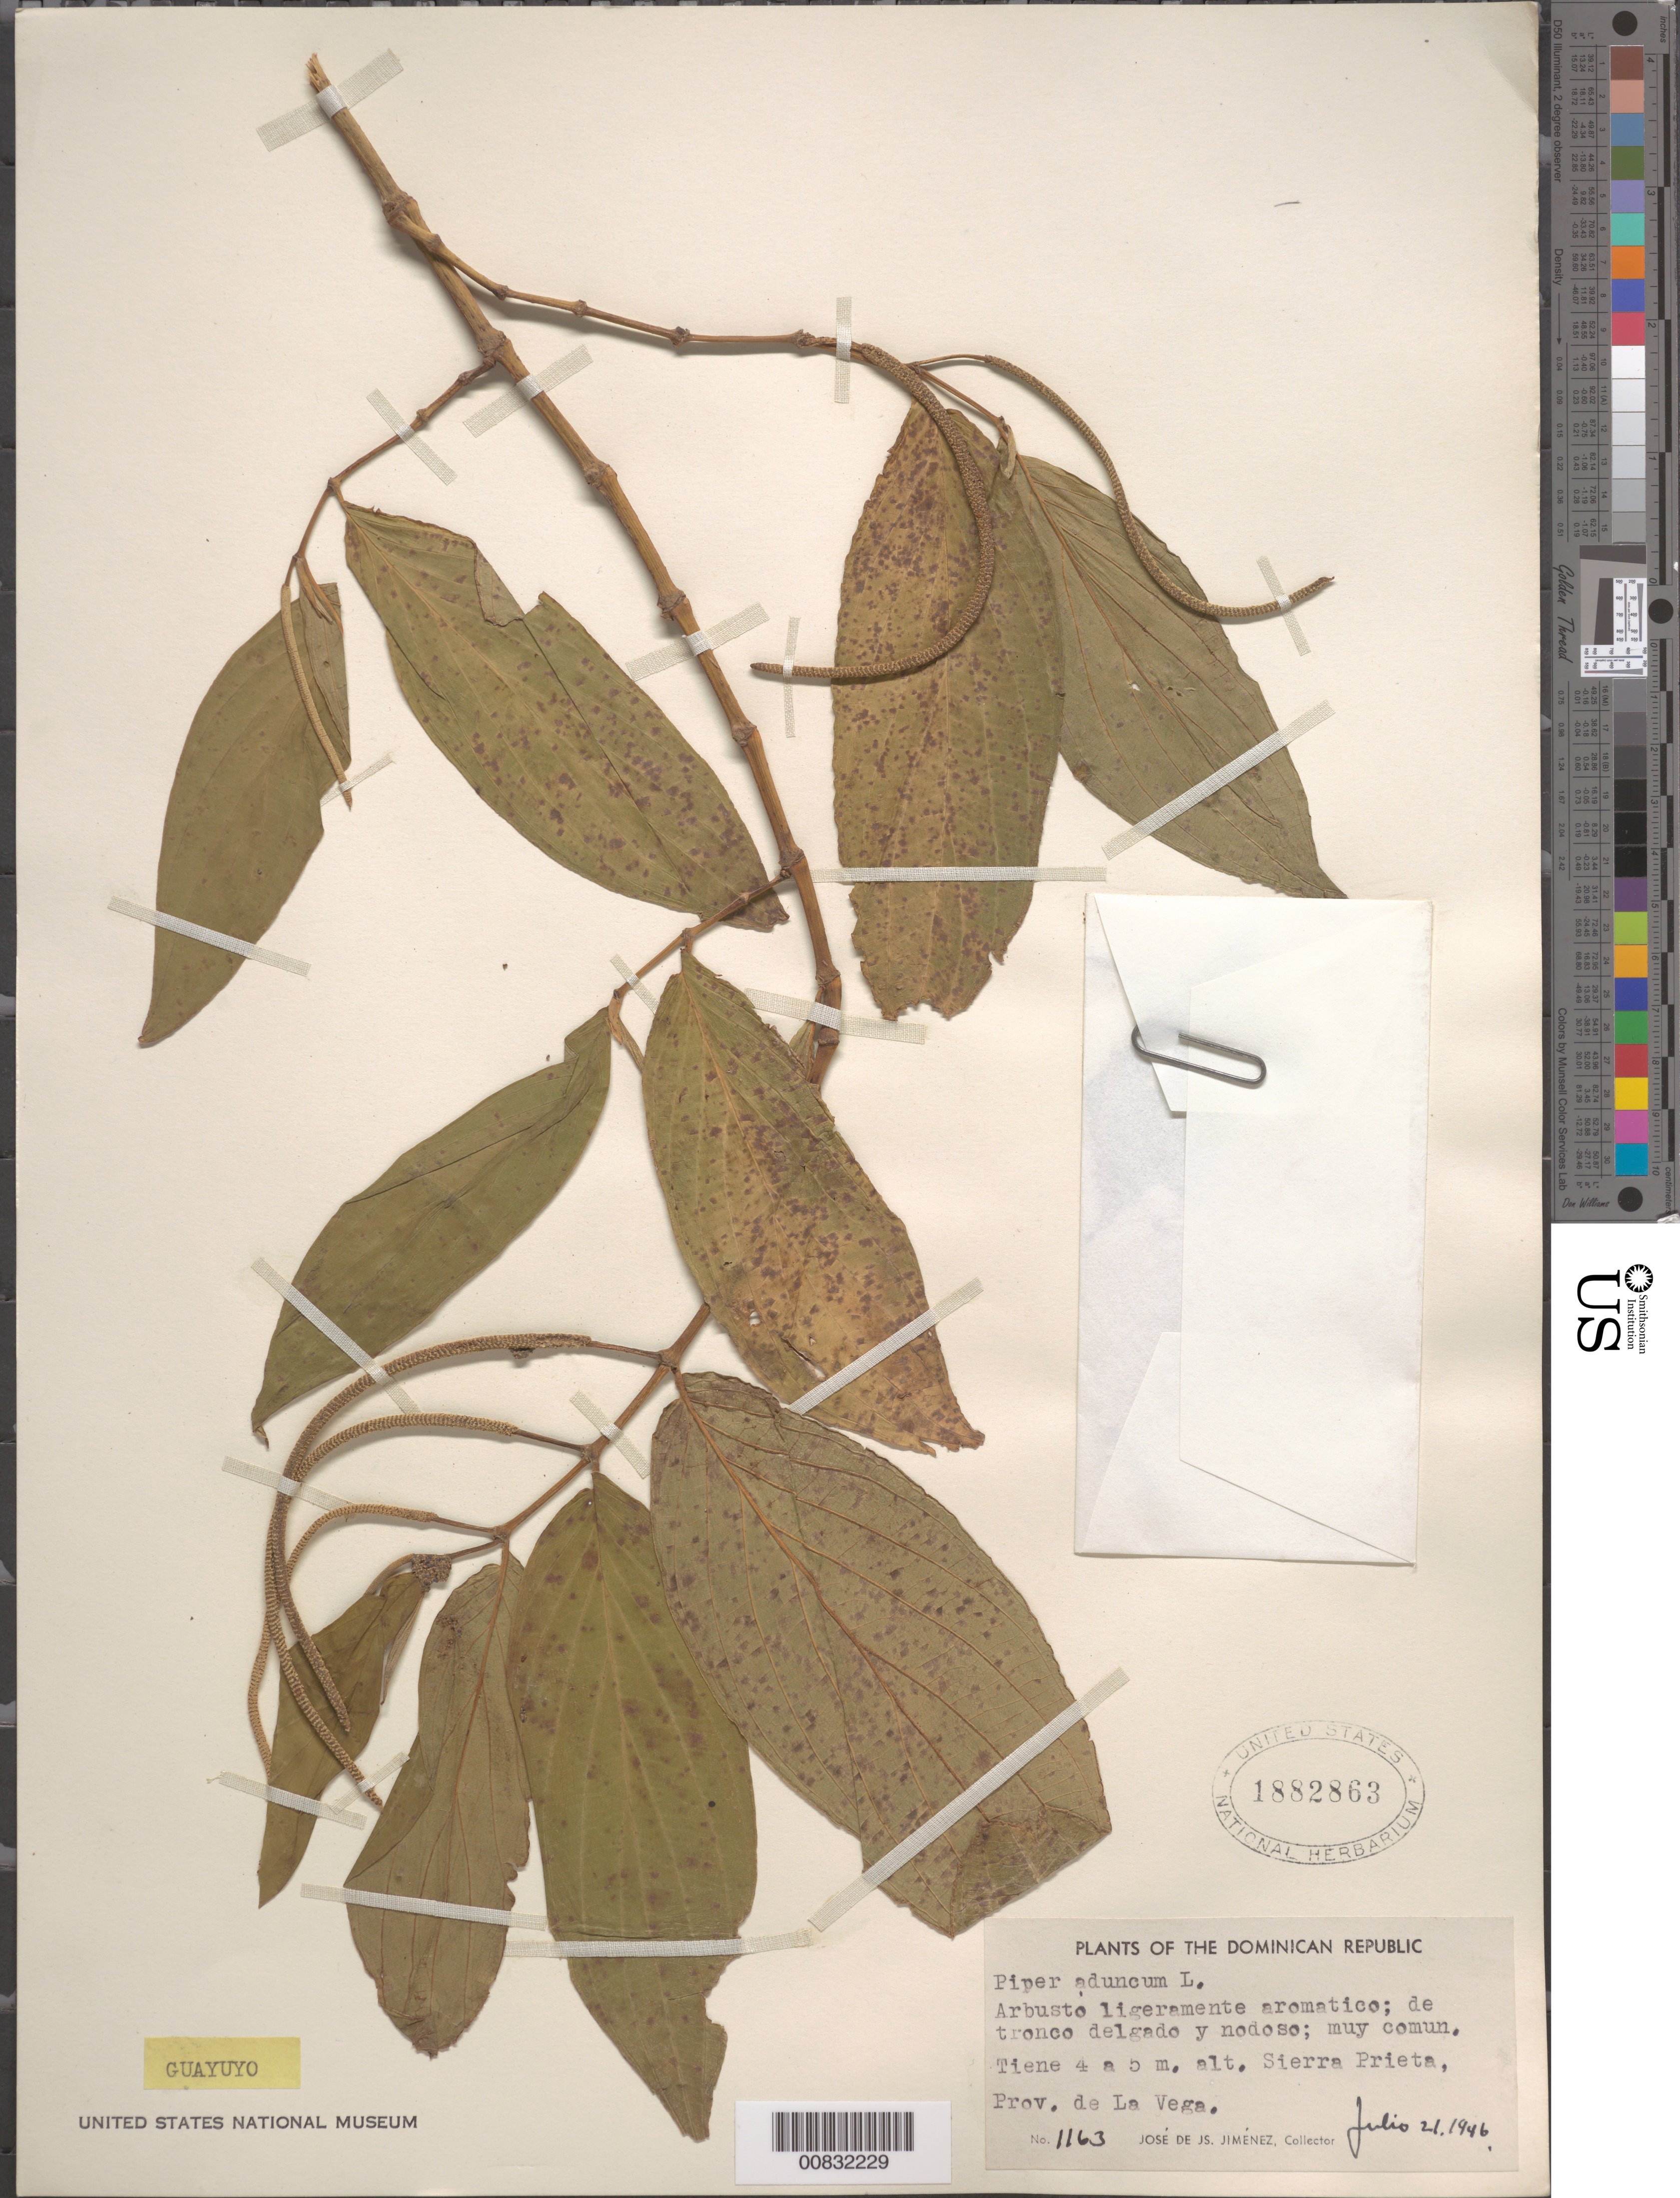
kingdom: Plantae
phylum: Tracheophyta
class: Magnoliopsida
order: Piperales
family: Piperaceae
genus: Piper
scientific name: Piper aduncum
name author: L.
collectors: J. J. Jiménez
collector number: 1163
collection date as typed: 21 Jul 1946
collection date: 1946-07-21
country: Dominican Republic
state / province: La Vega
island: Hispaniola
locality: Sierra Prieta.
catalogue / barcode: US 1882863